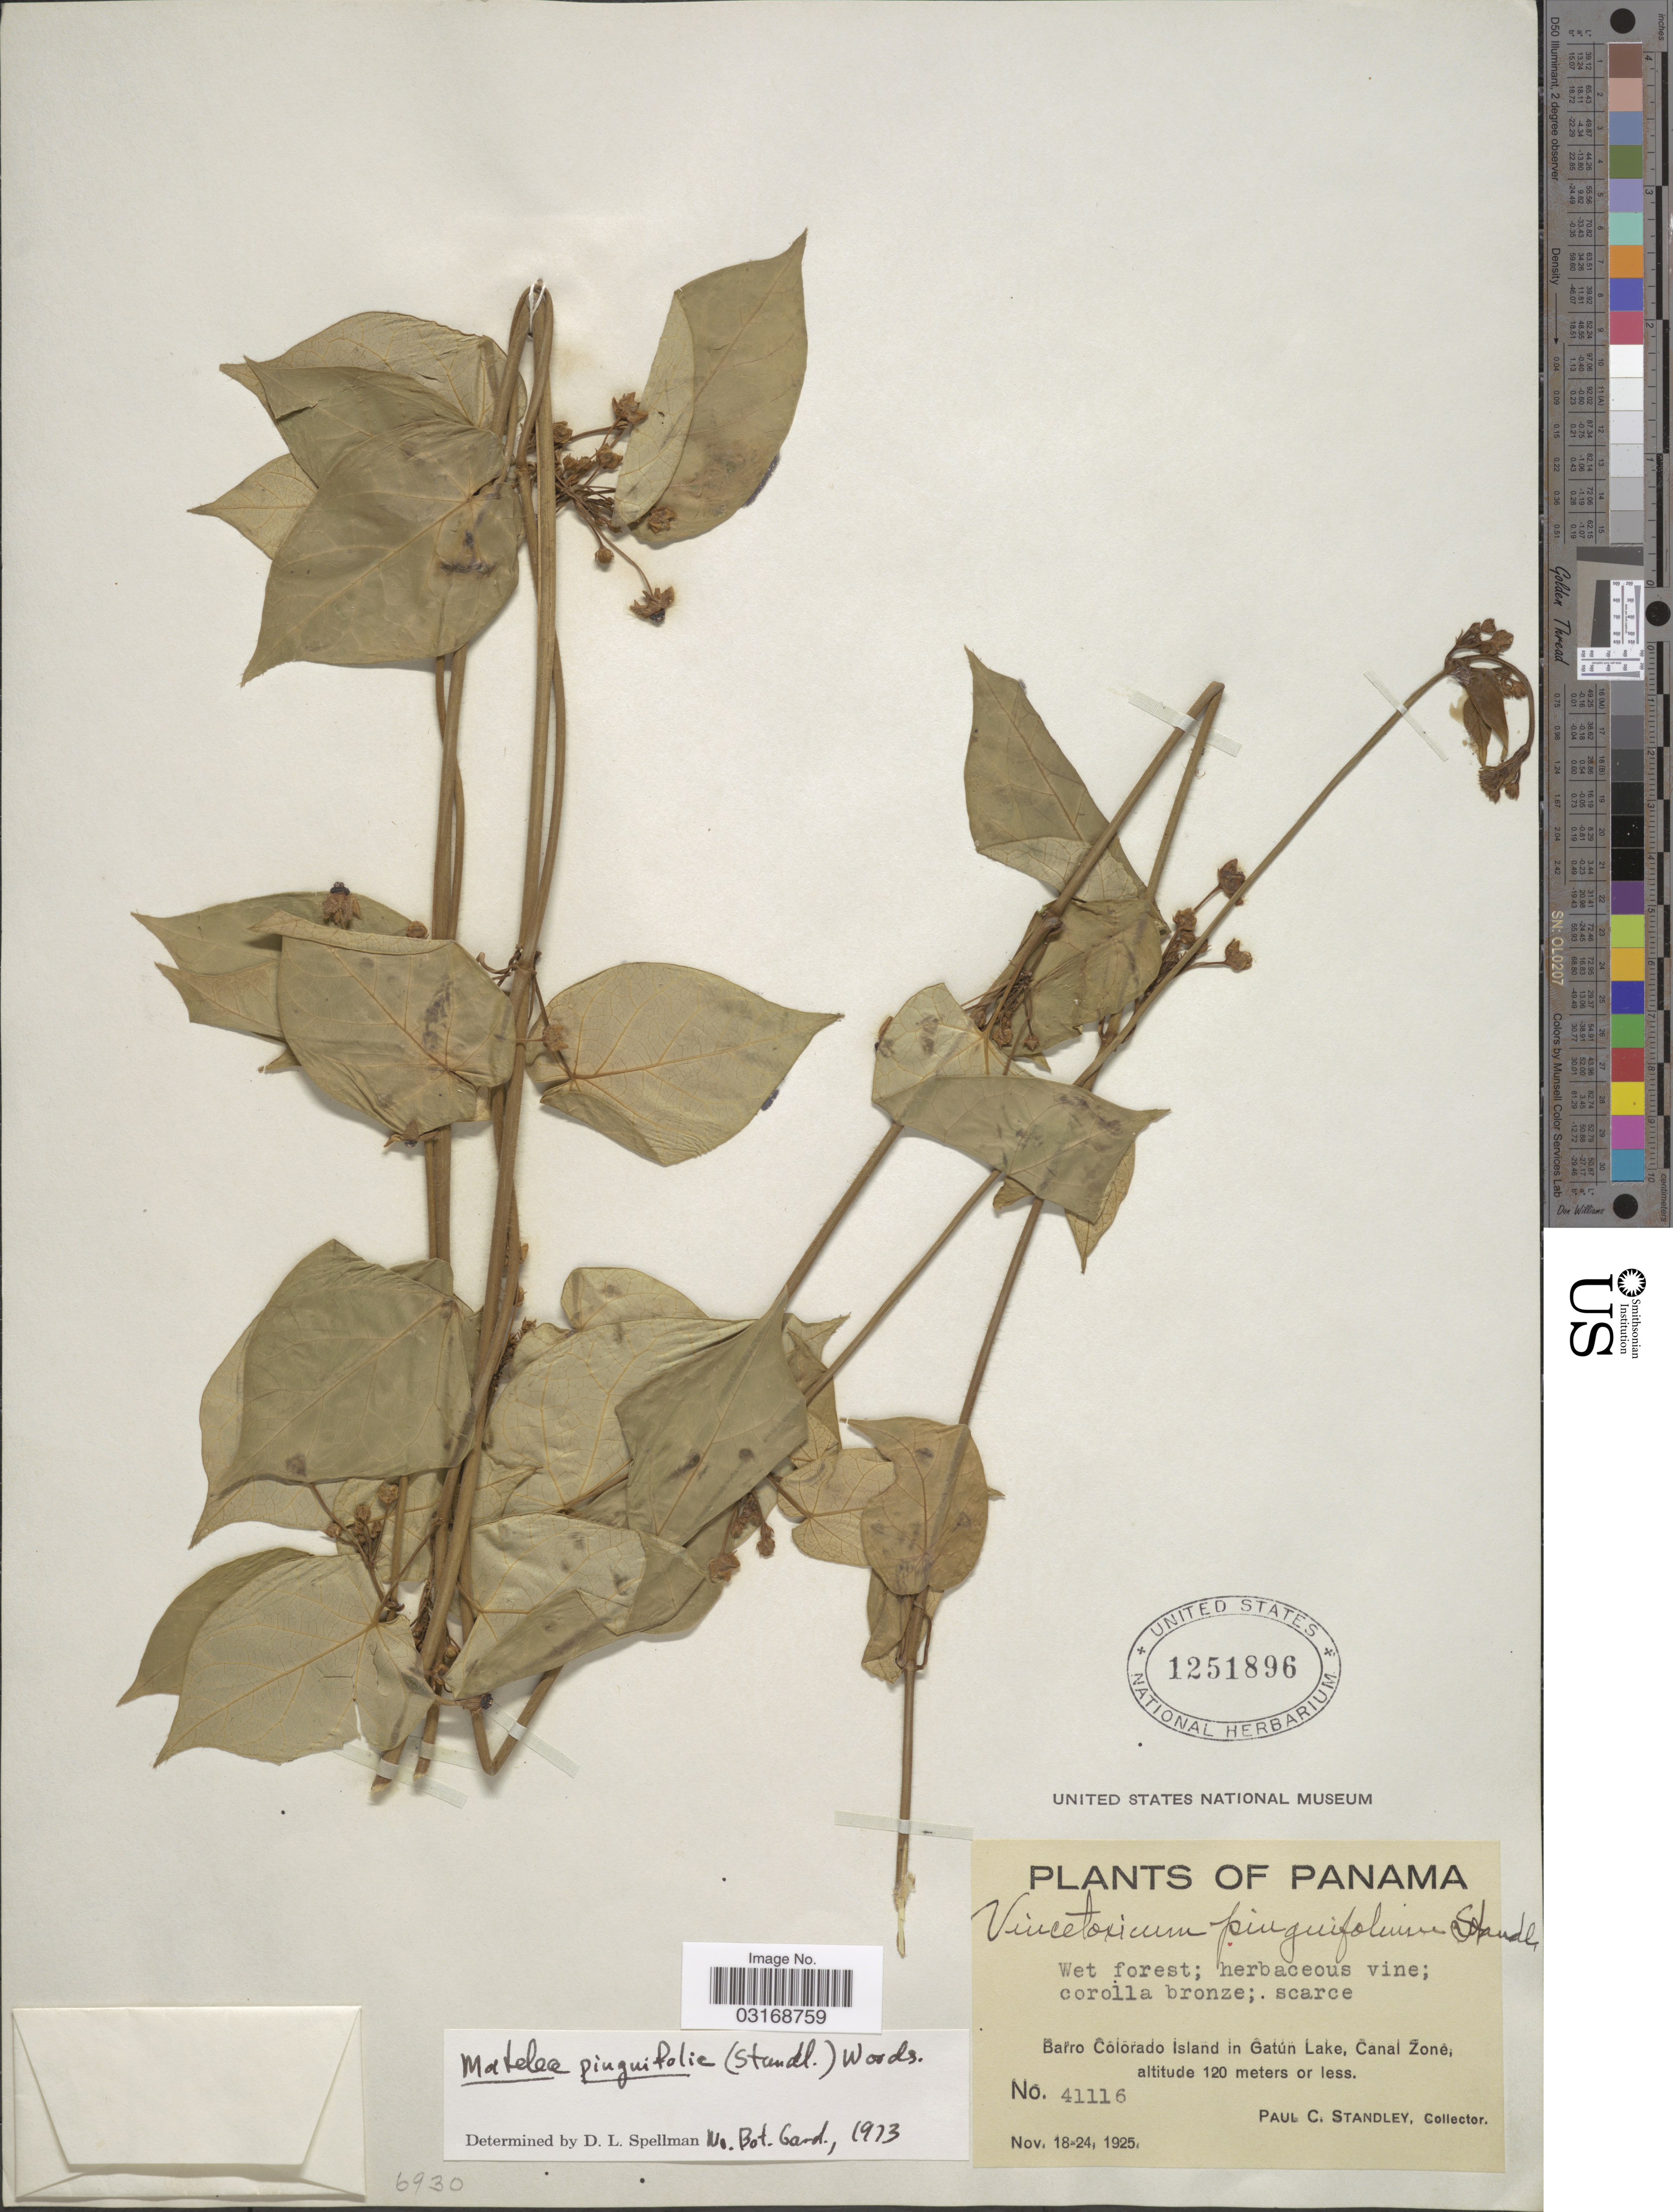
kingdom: Plantae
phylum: Tracheophyta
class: Magnoliopsida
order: Gentianales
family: Apocynaceae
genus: Matelea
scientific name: Matelea pinguifolia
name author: (Standl.) Woodson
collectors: P. C. Standley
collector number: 41116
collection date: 1925-11-18/1925-11-24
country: Panama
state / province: Panamá Oeste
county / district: Canal Zone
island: Barro Colorado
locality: Barro Colorado Island in Gatún Lake, Canal Zone.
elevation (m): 120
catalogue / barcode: US 1251896